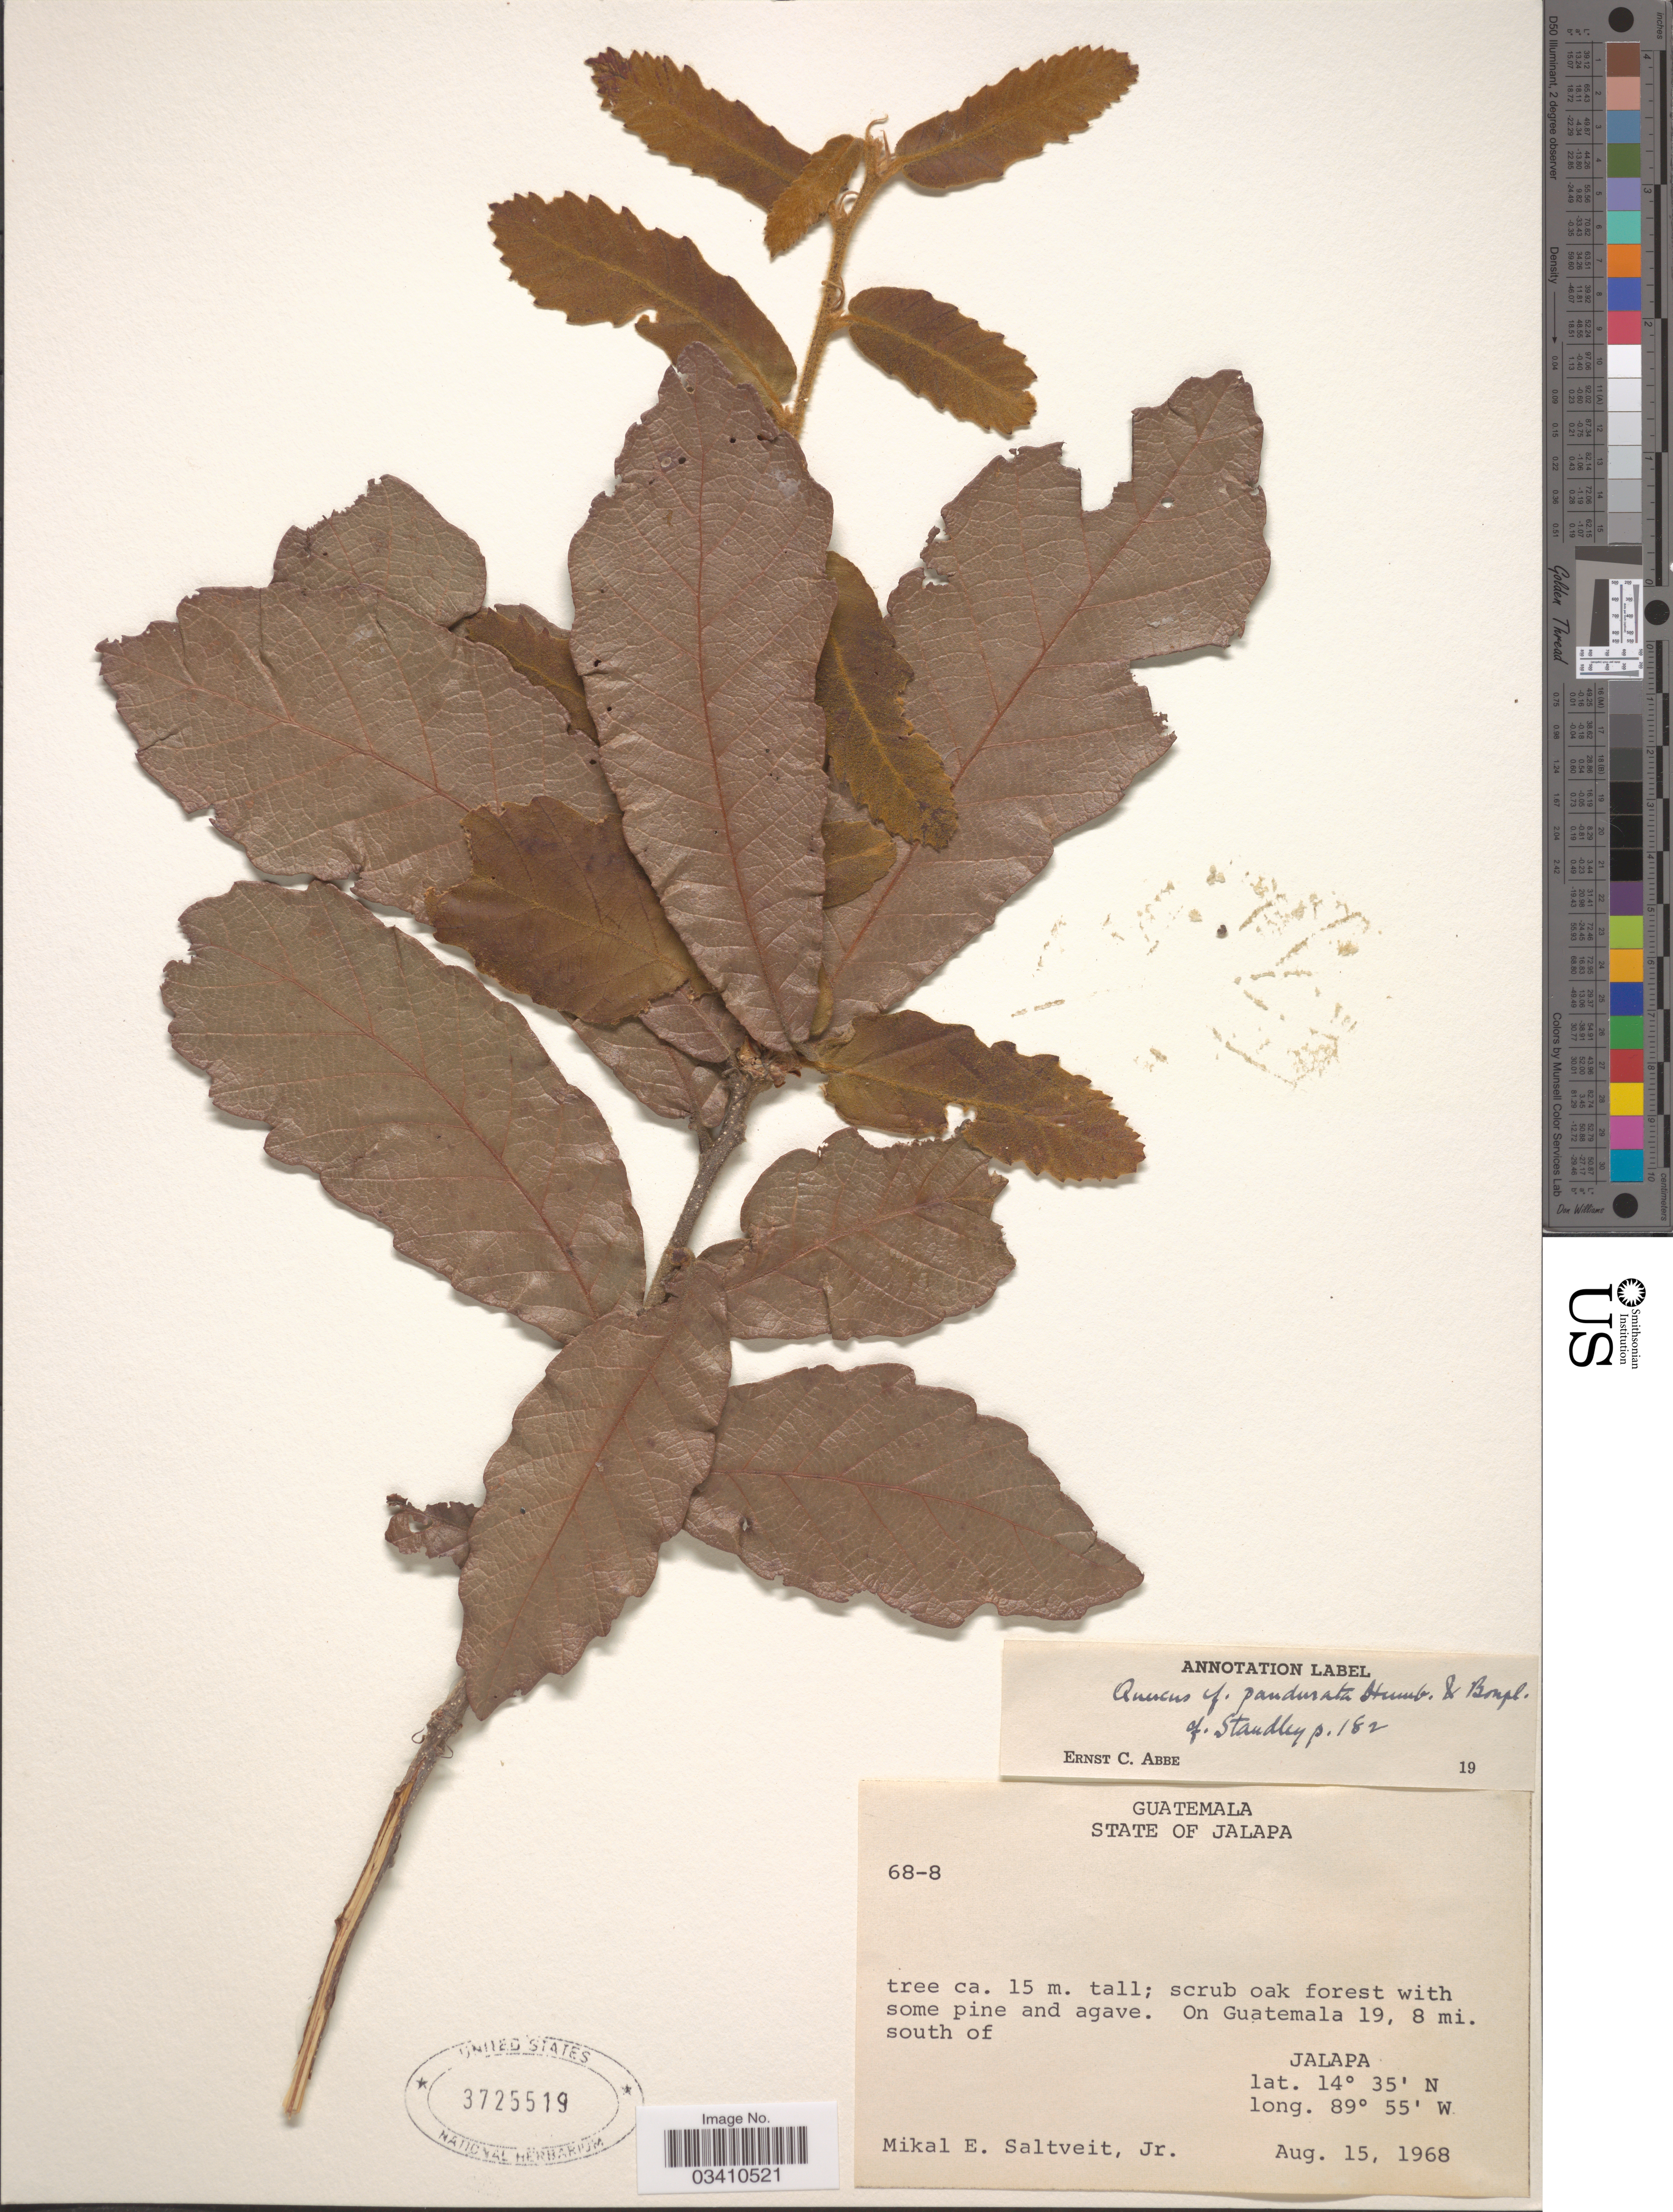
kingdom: Plantae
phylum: Tracheophyta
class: Magnoliopsida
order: Fagales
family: Fagaceae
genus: Quercus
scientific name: Quercus pandurata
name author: Bonpl.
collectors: M. Saltveit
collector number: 68-8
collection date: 1968-08-15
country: Guatemala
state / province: Jalapa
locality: On Guatemala 19, 8 mi. south of Jalapa.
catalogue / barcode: US 3725519